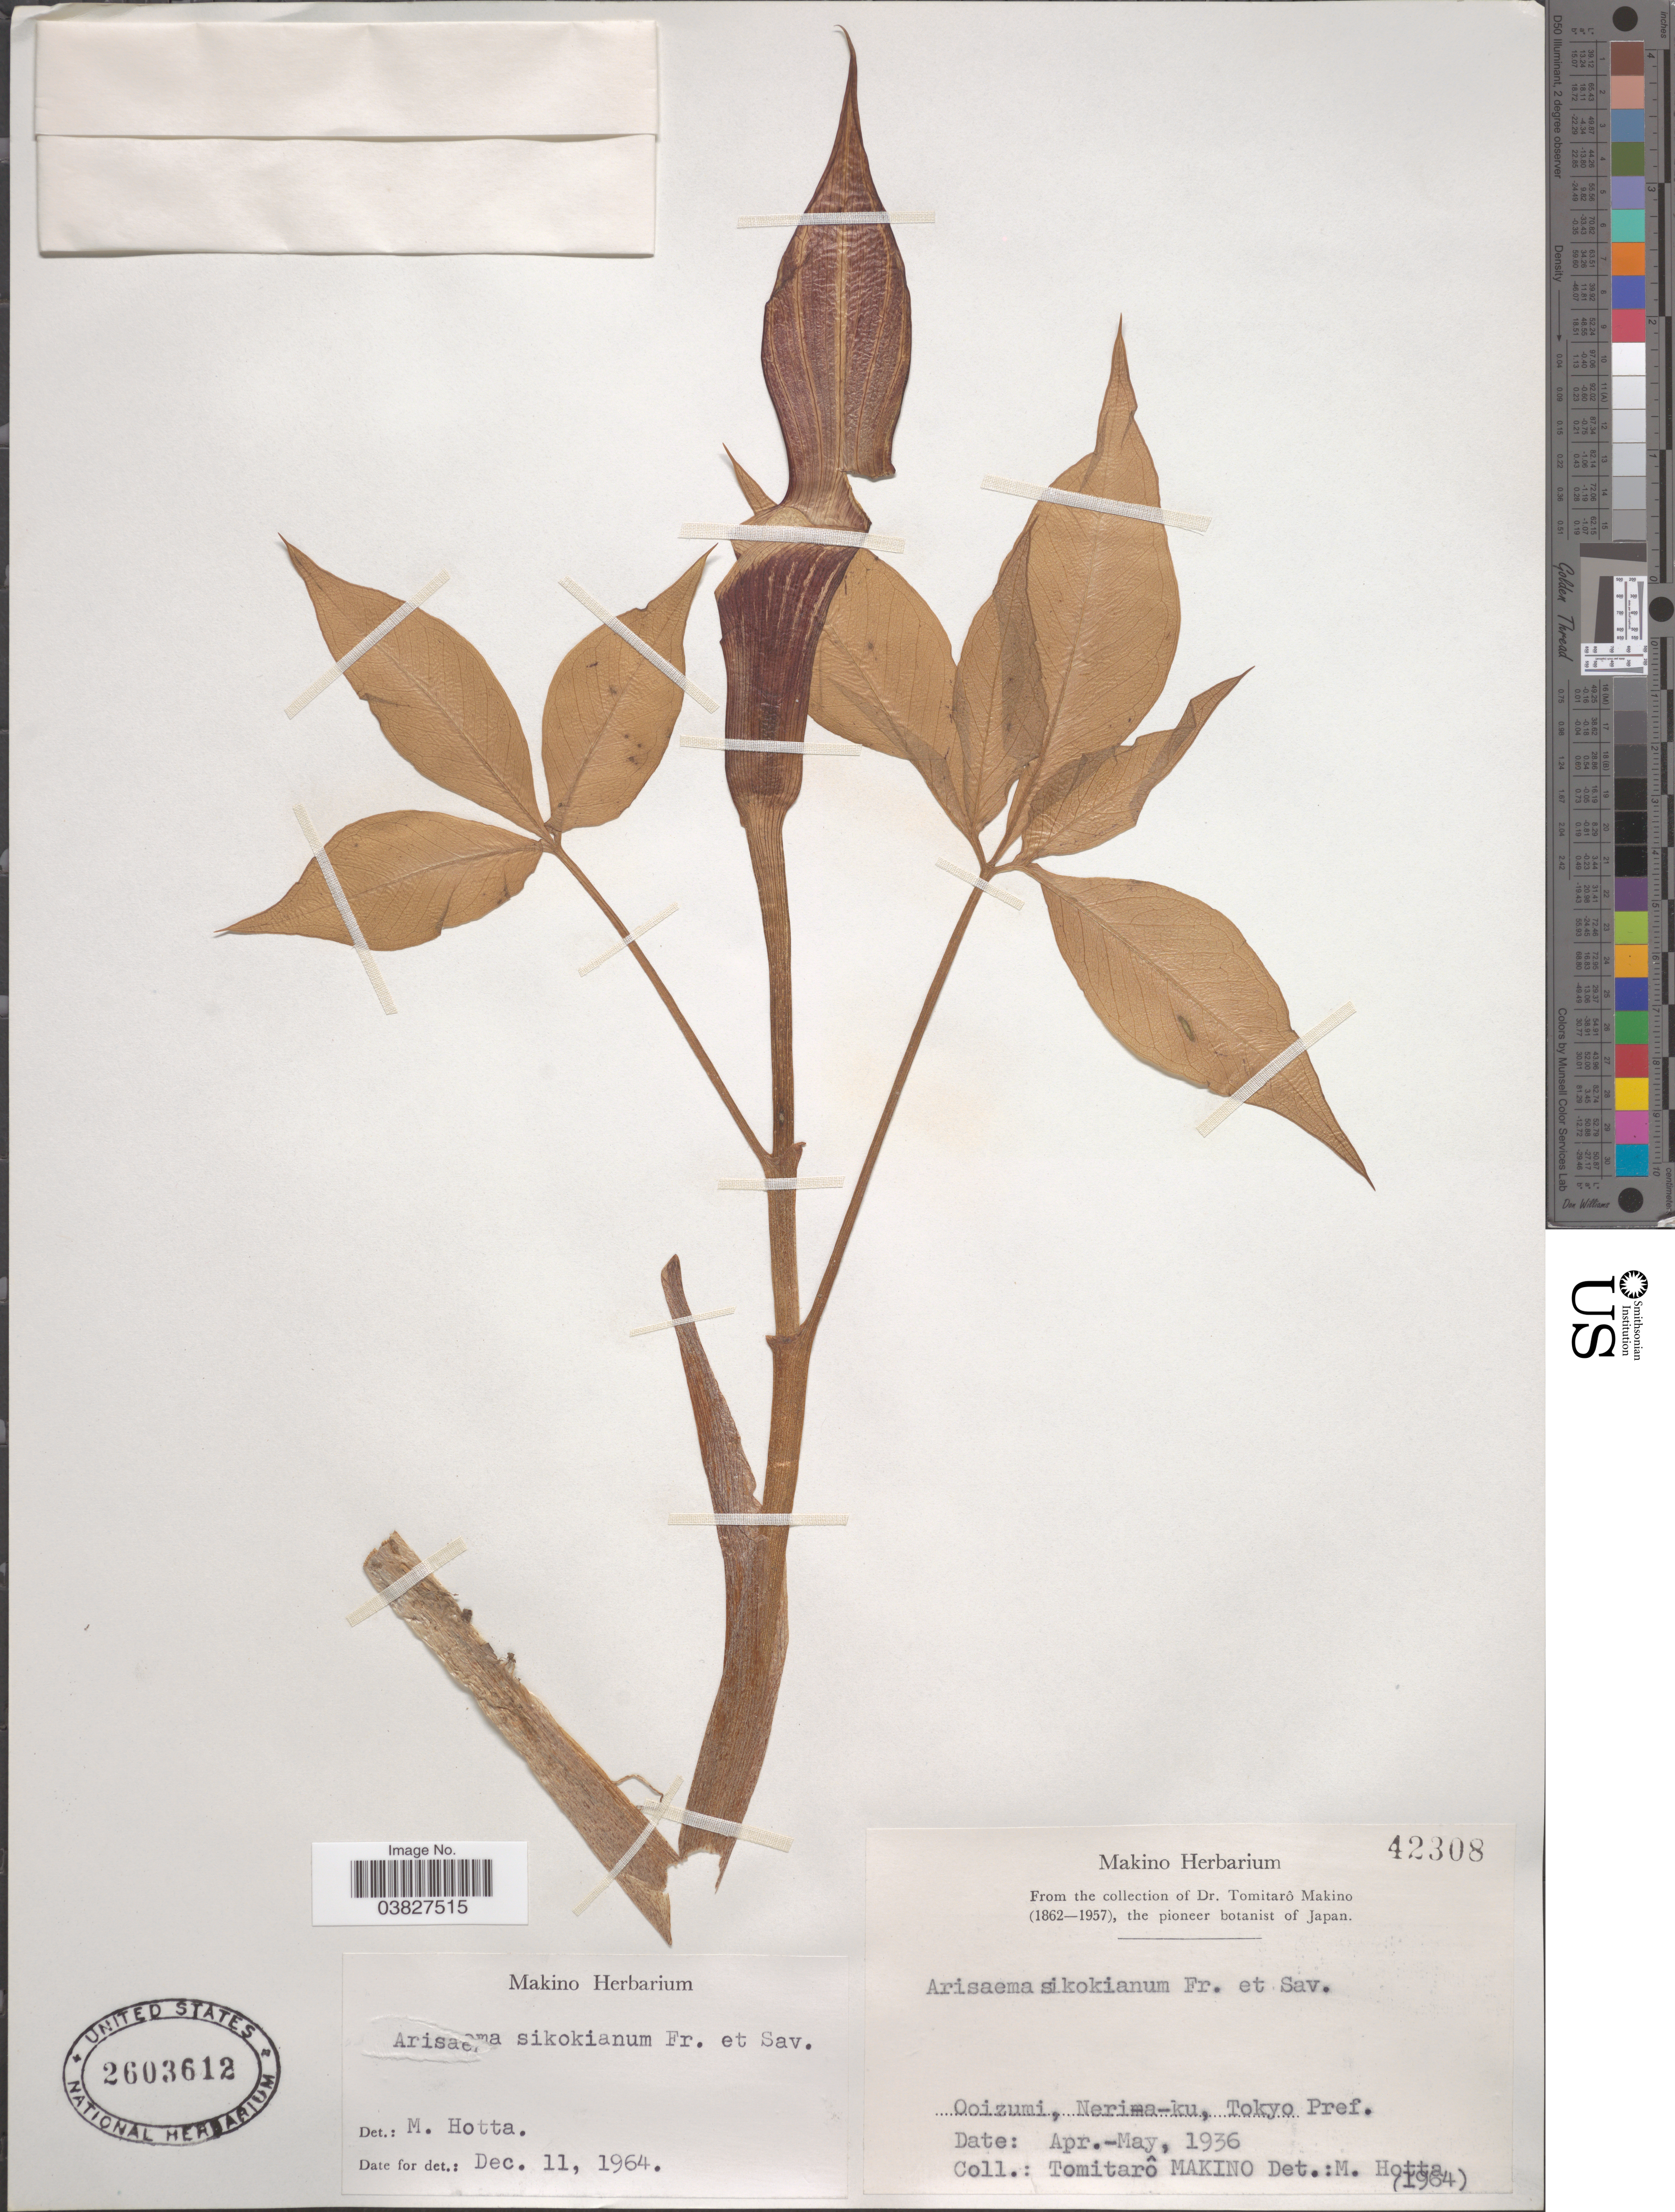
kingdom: Plantae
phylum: Tracheophyta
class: Liliopsida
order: Alismatales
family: Araceae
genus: Arisaema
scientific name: Arisaema sikokianum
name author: Franch. & Sav.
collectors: T. Makino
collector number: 42308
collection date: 1936-04/1936-05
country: Japan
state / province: Tokyo, Federal City of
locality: Ooizumi, Nerima-ku, Tokyo Pref.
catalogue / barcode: US 2603612